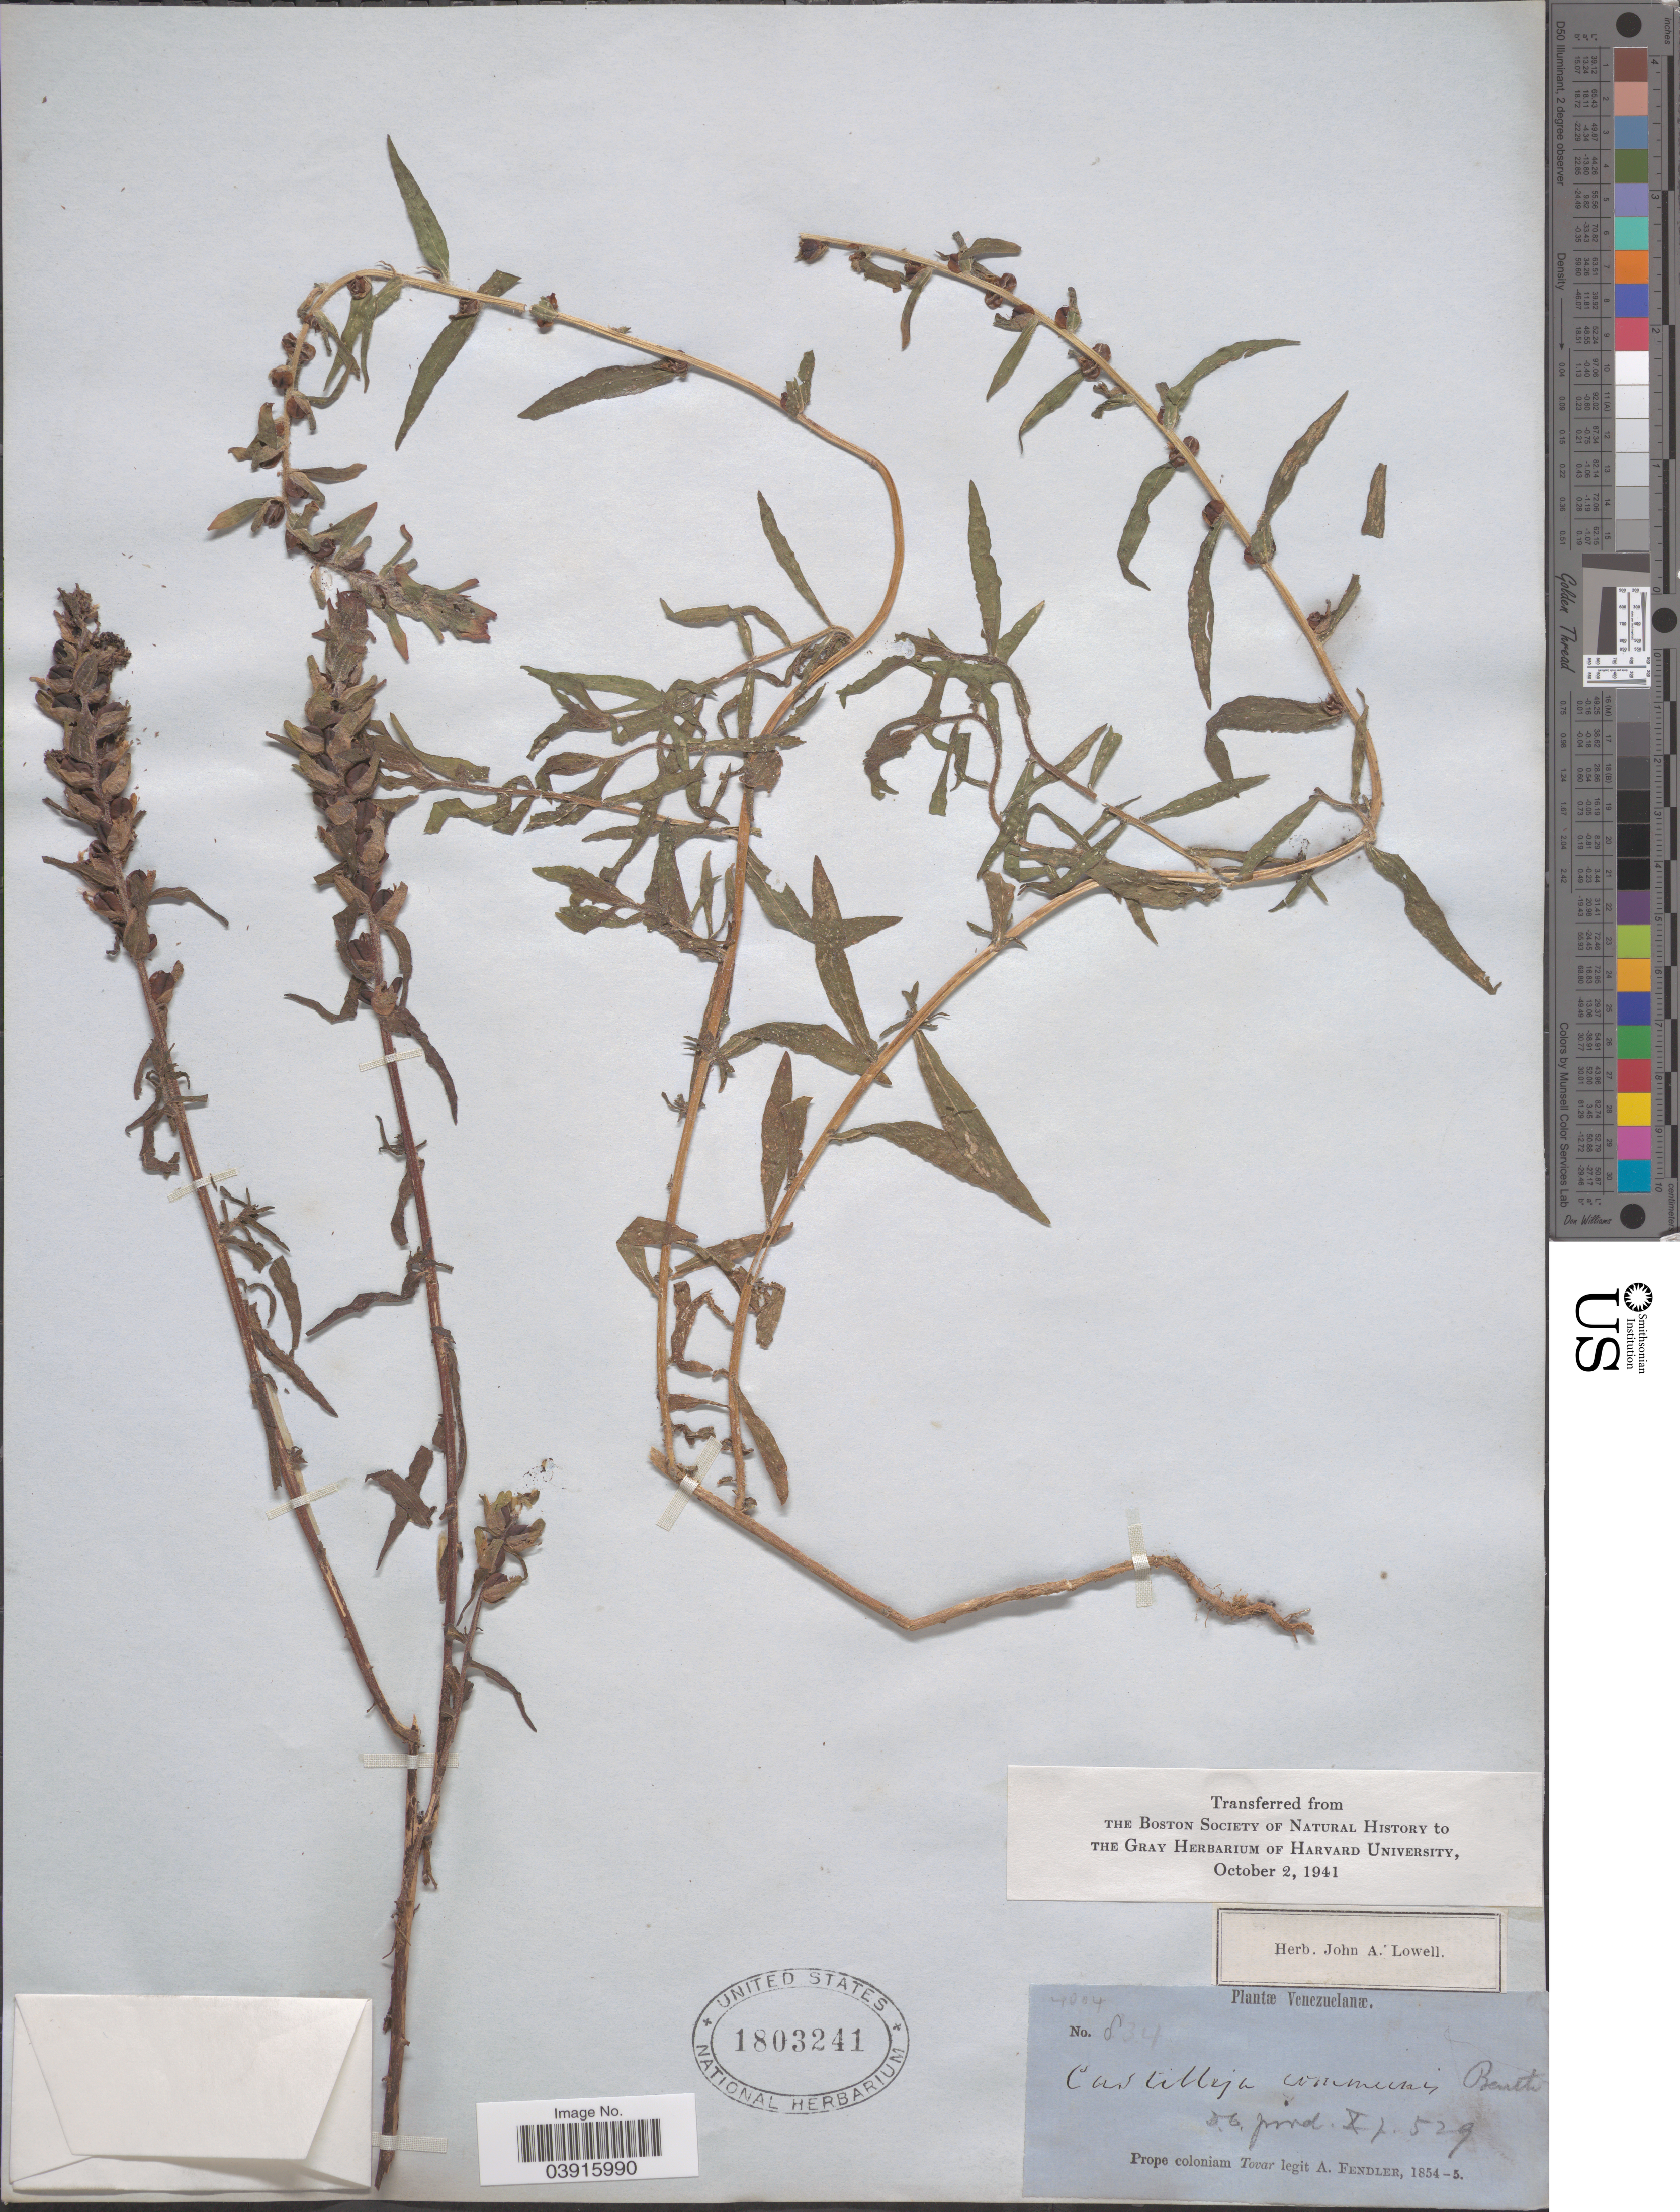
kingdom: Plantae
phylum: Tracheophyta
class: Magnoliopsida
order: Lamiales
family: Orobanchaceae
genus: Castilleja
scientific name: Castilleja communis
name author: Benth.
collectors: A. Fendler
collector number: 834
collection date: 1854/1855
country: Venezuela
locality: Prope coloniam Tovar.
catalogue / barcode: US 1803241